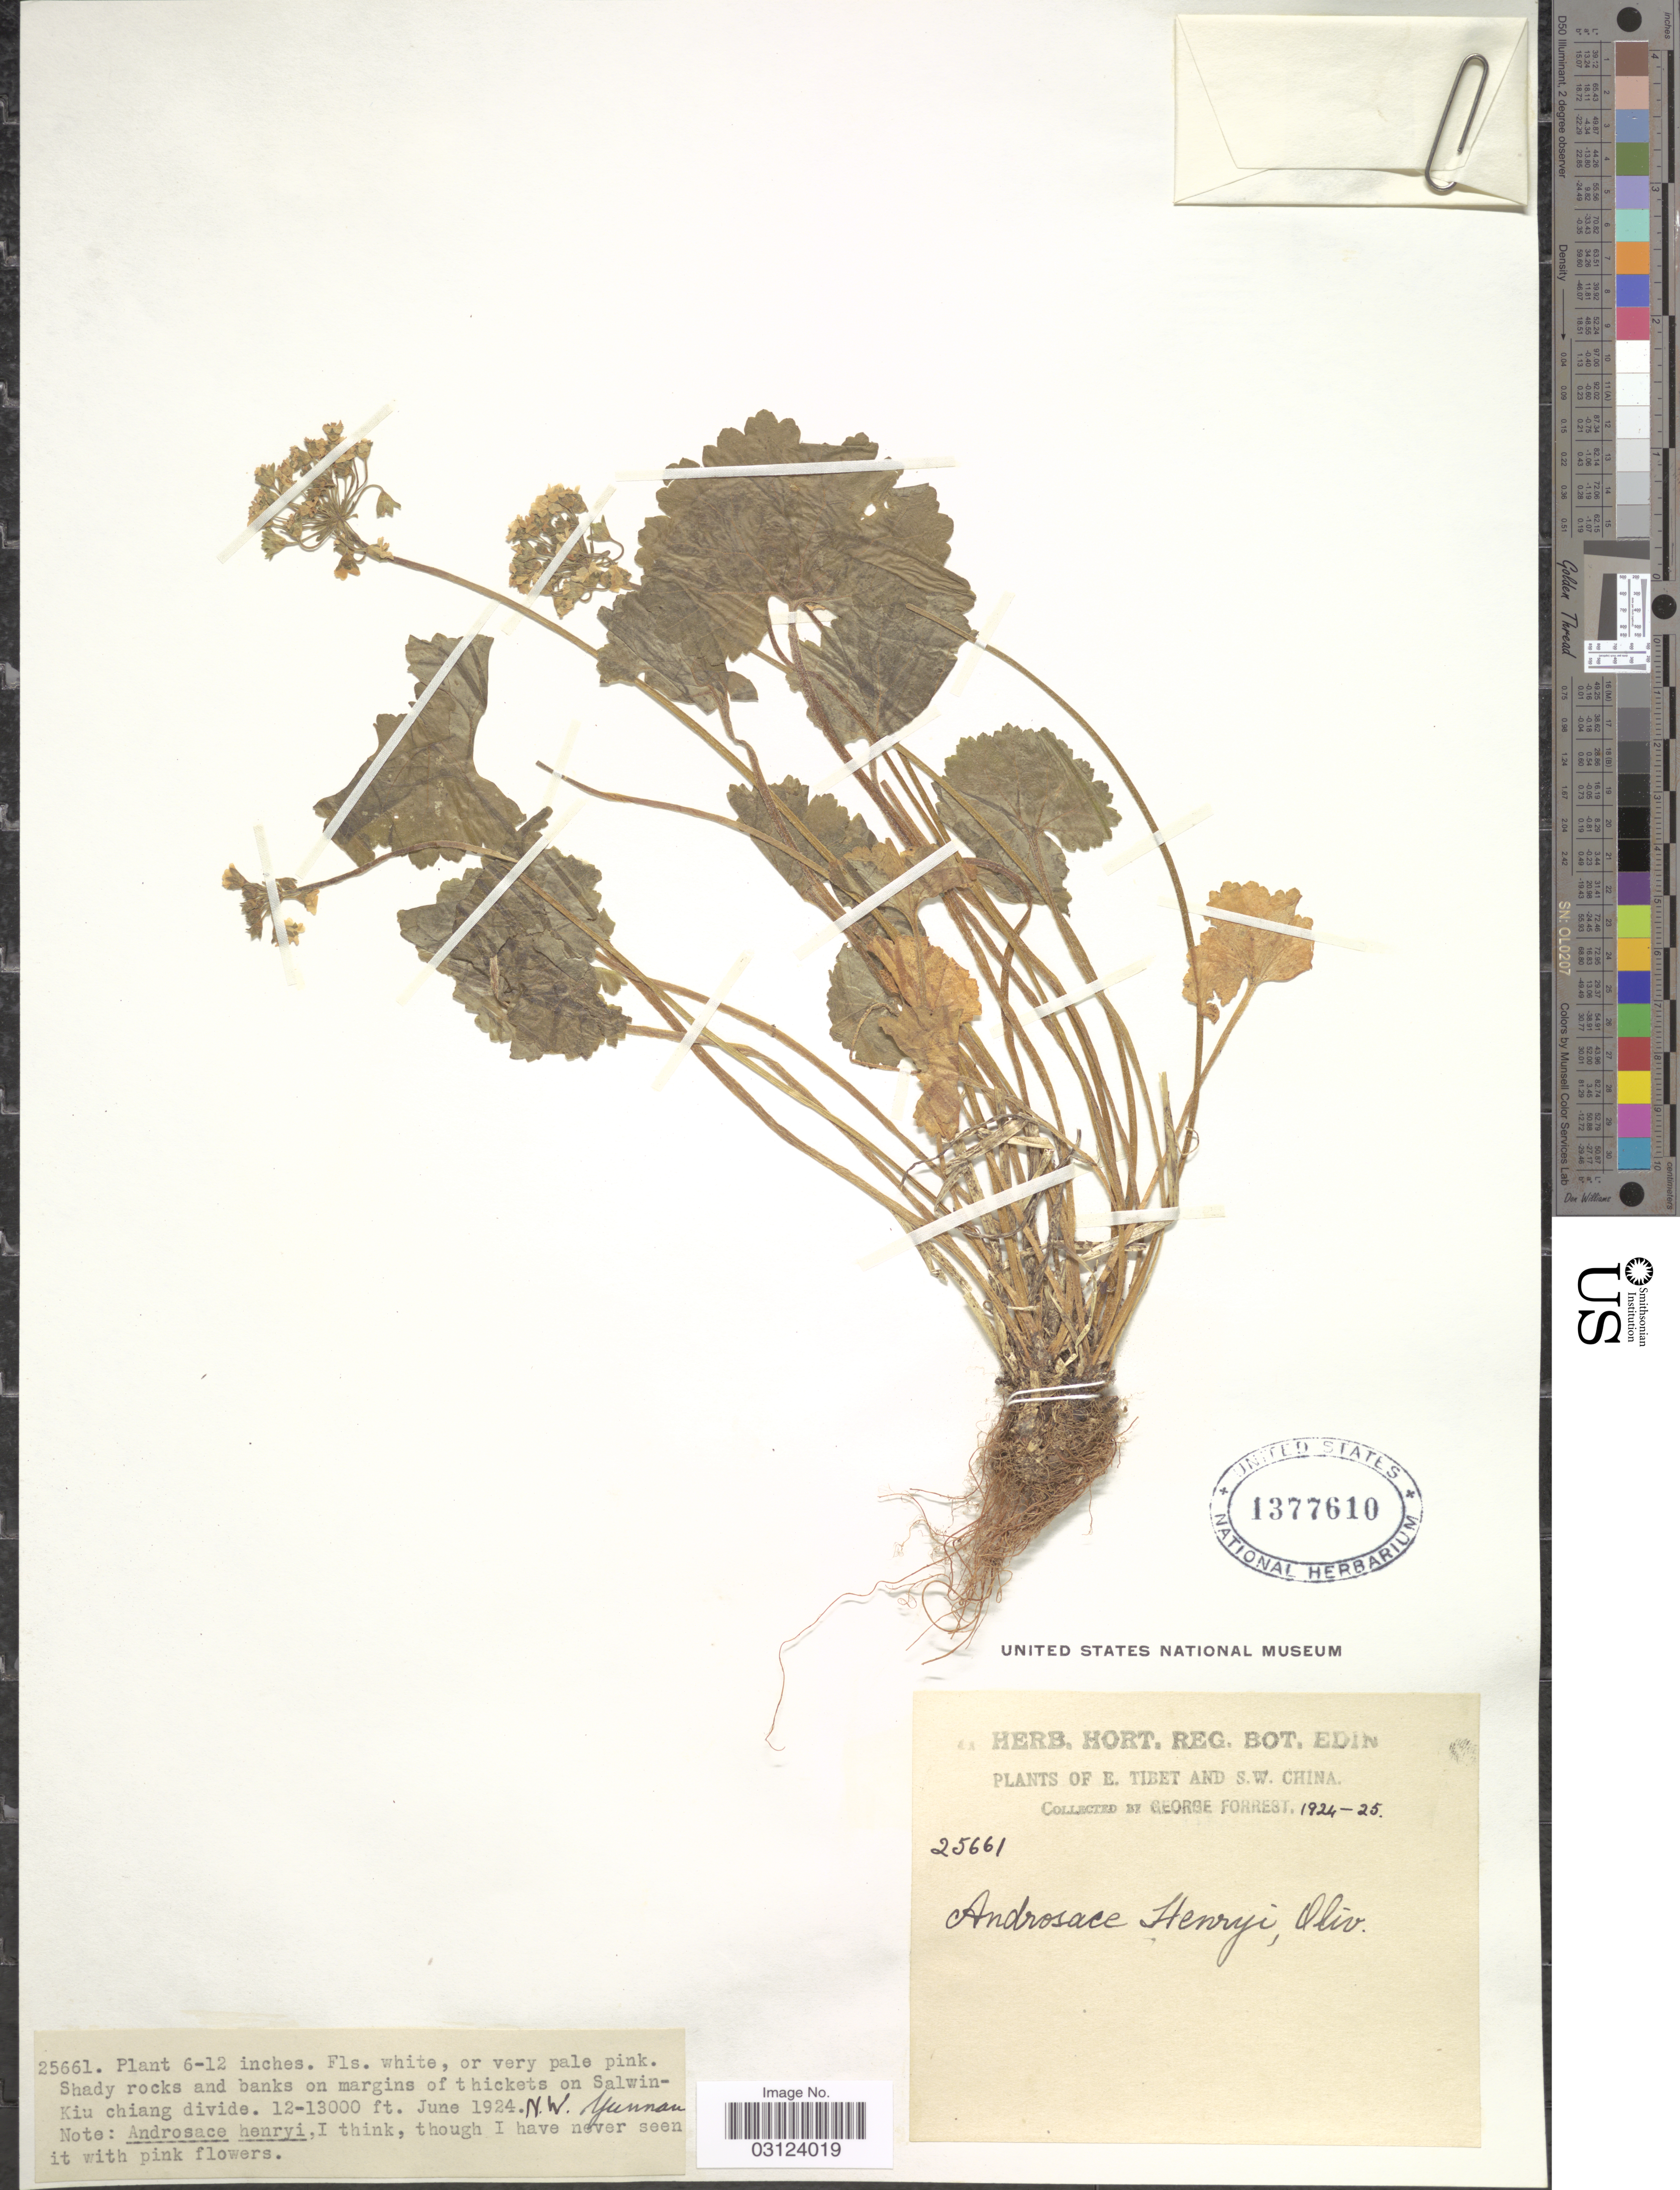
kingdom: Plantae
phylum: Tracheophyta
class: Magnoliopsida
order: Ericales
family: Primulaceae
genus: Androsace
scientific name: Androsace henryi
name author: Oliv.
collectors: G. Forrest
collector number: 25661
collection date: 1924-06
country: China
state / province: Yunnan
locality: S.W. China, Shady rocks and banks on margins of thickets on Salwin-Kiu chiang divide, N.W. Yunnan.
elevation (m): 3658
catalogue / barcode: US 1377610